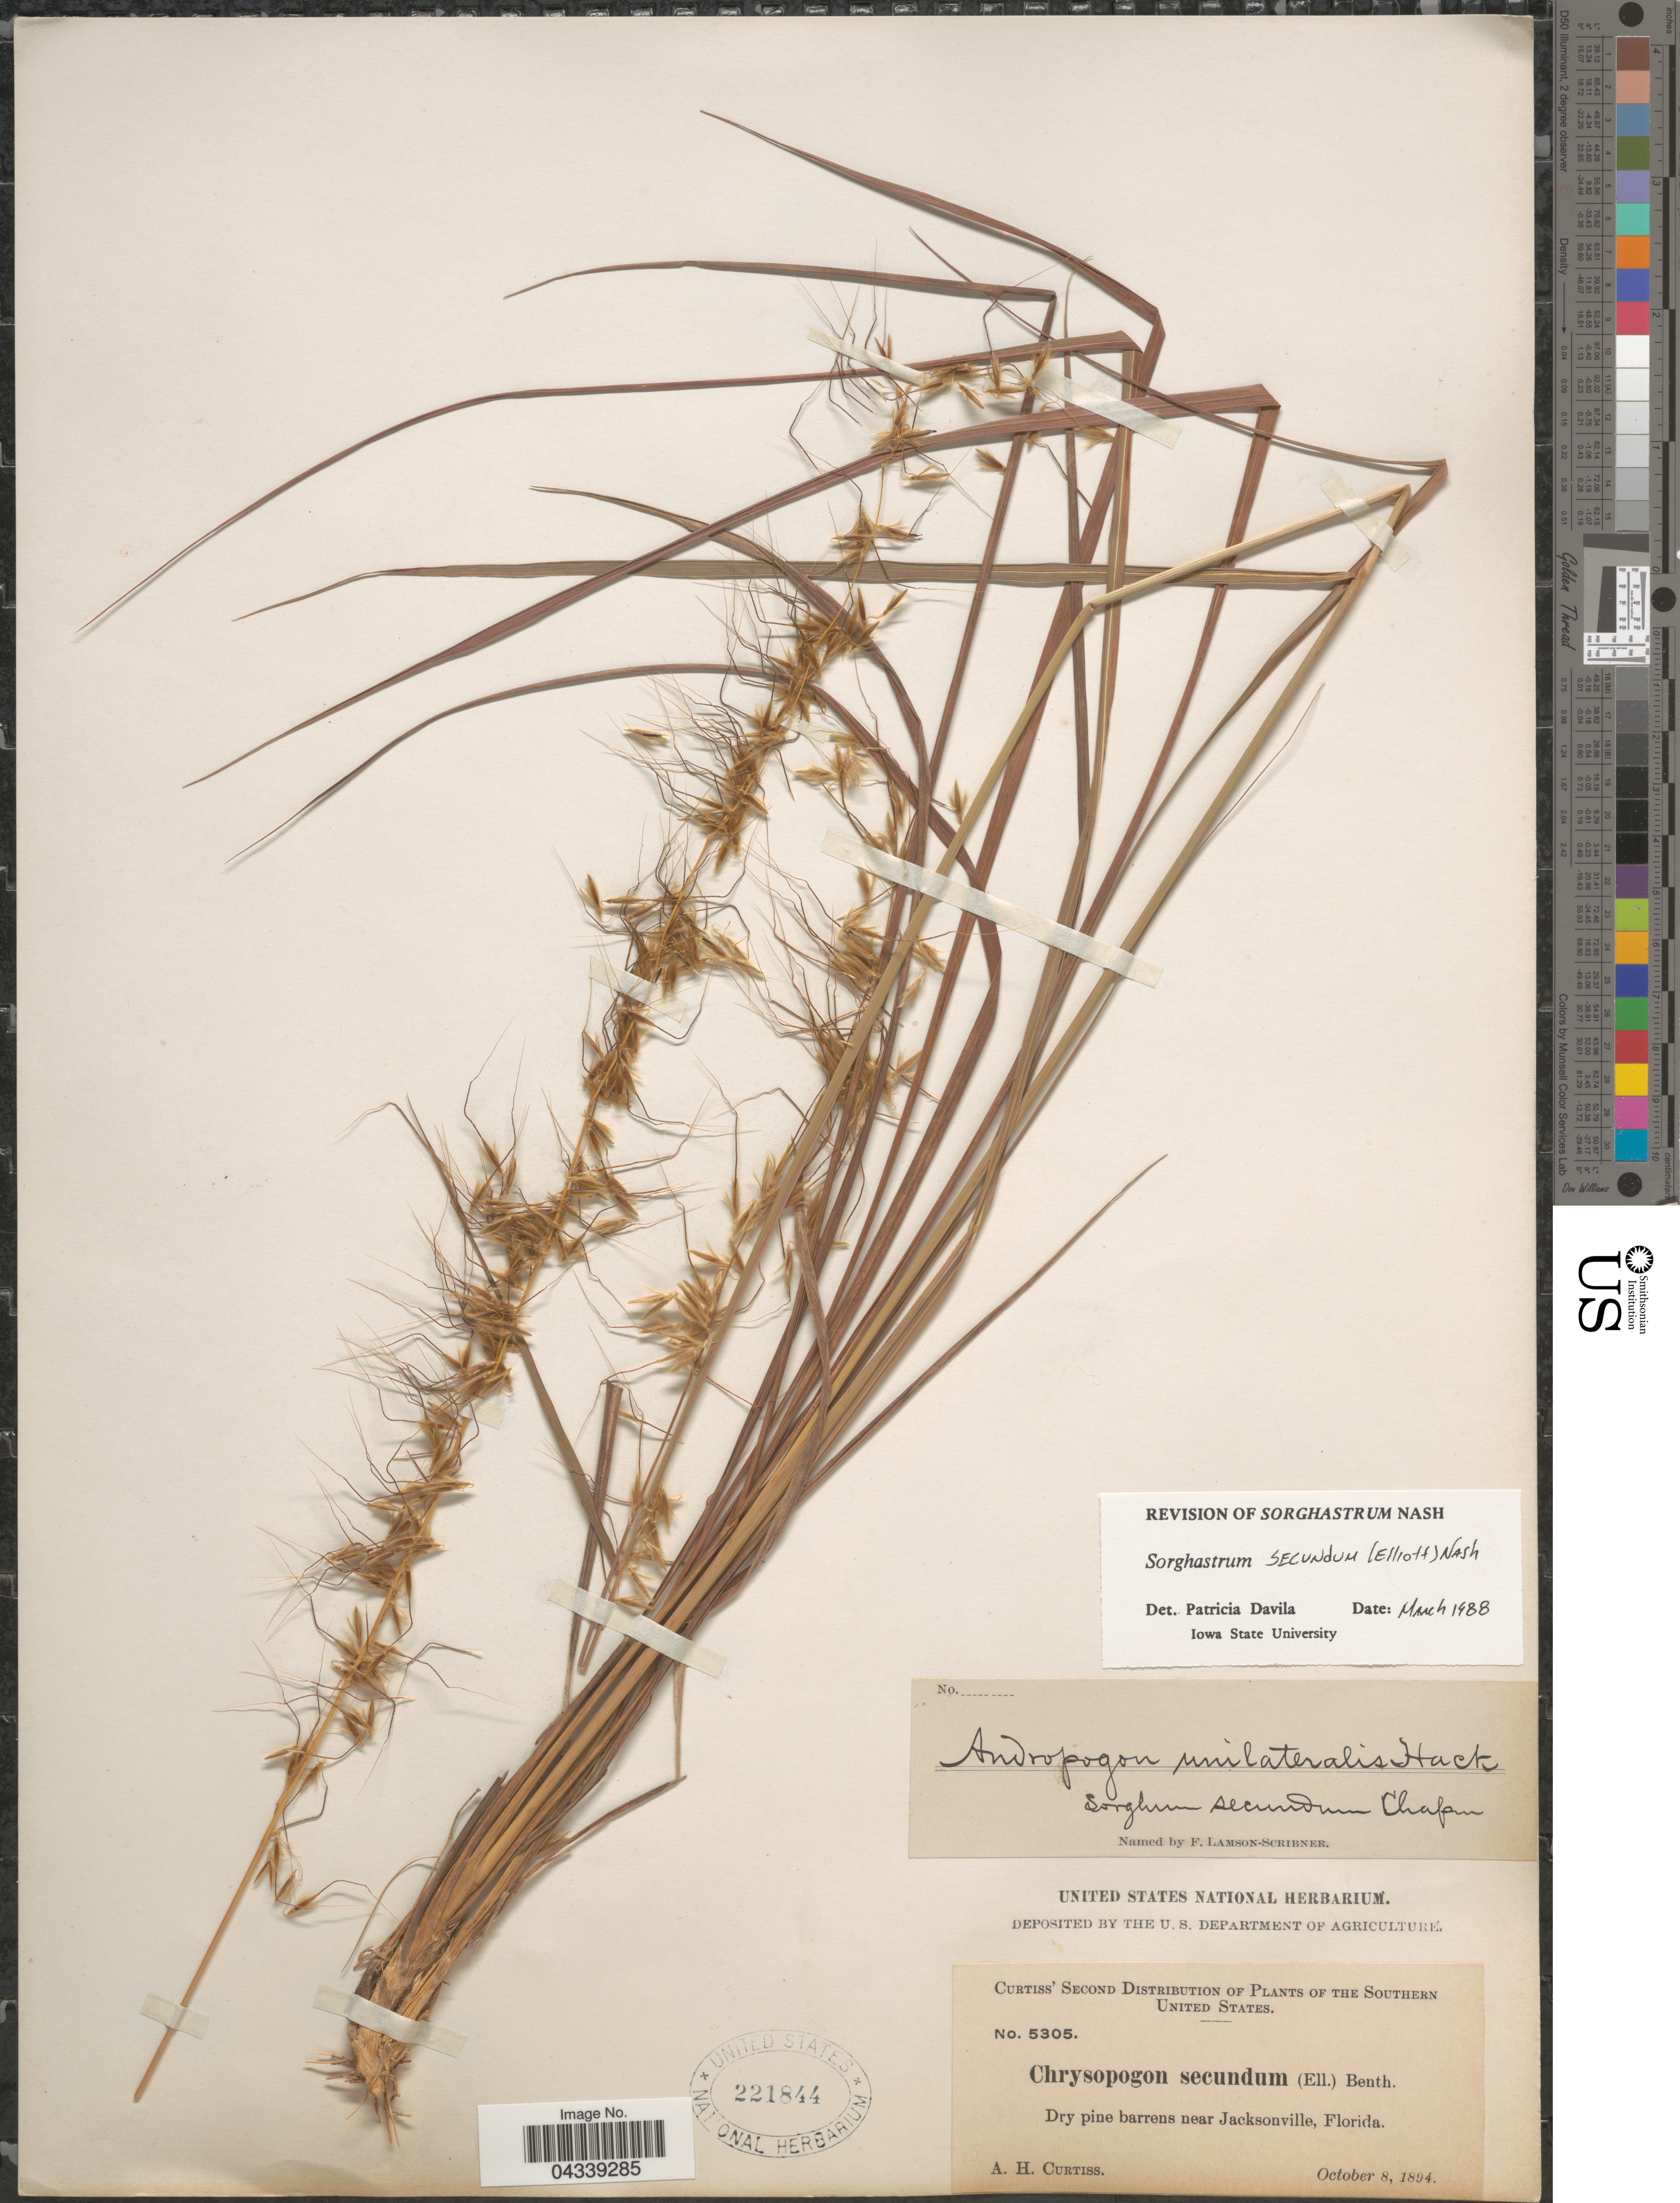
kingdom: Plantae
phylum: Tracheophyta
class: Liliopsida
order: Poales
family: Poaceae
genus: Sorghastrum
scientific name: Sorghastrum secundum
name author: (Elliott) Nash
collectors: A. H. Curtiss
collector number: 5305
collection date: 1894-10-08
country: United States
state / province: Florida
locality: The Southern United States. Dry pine barrens near Jacksonville.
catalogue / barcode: US 221844